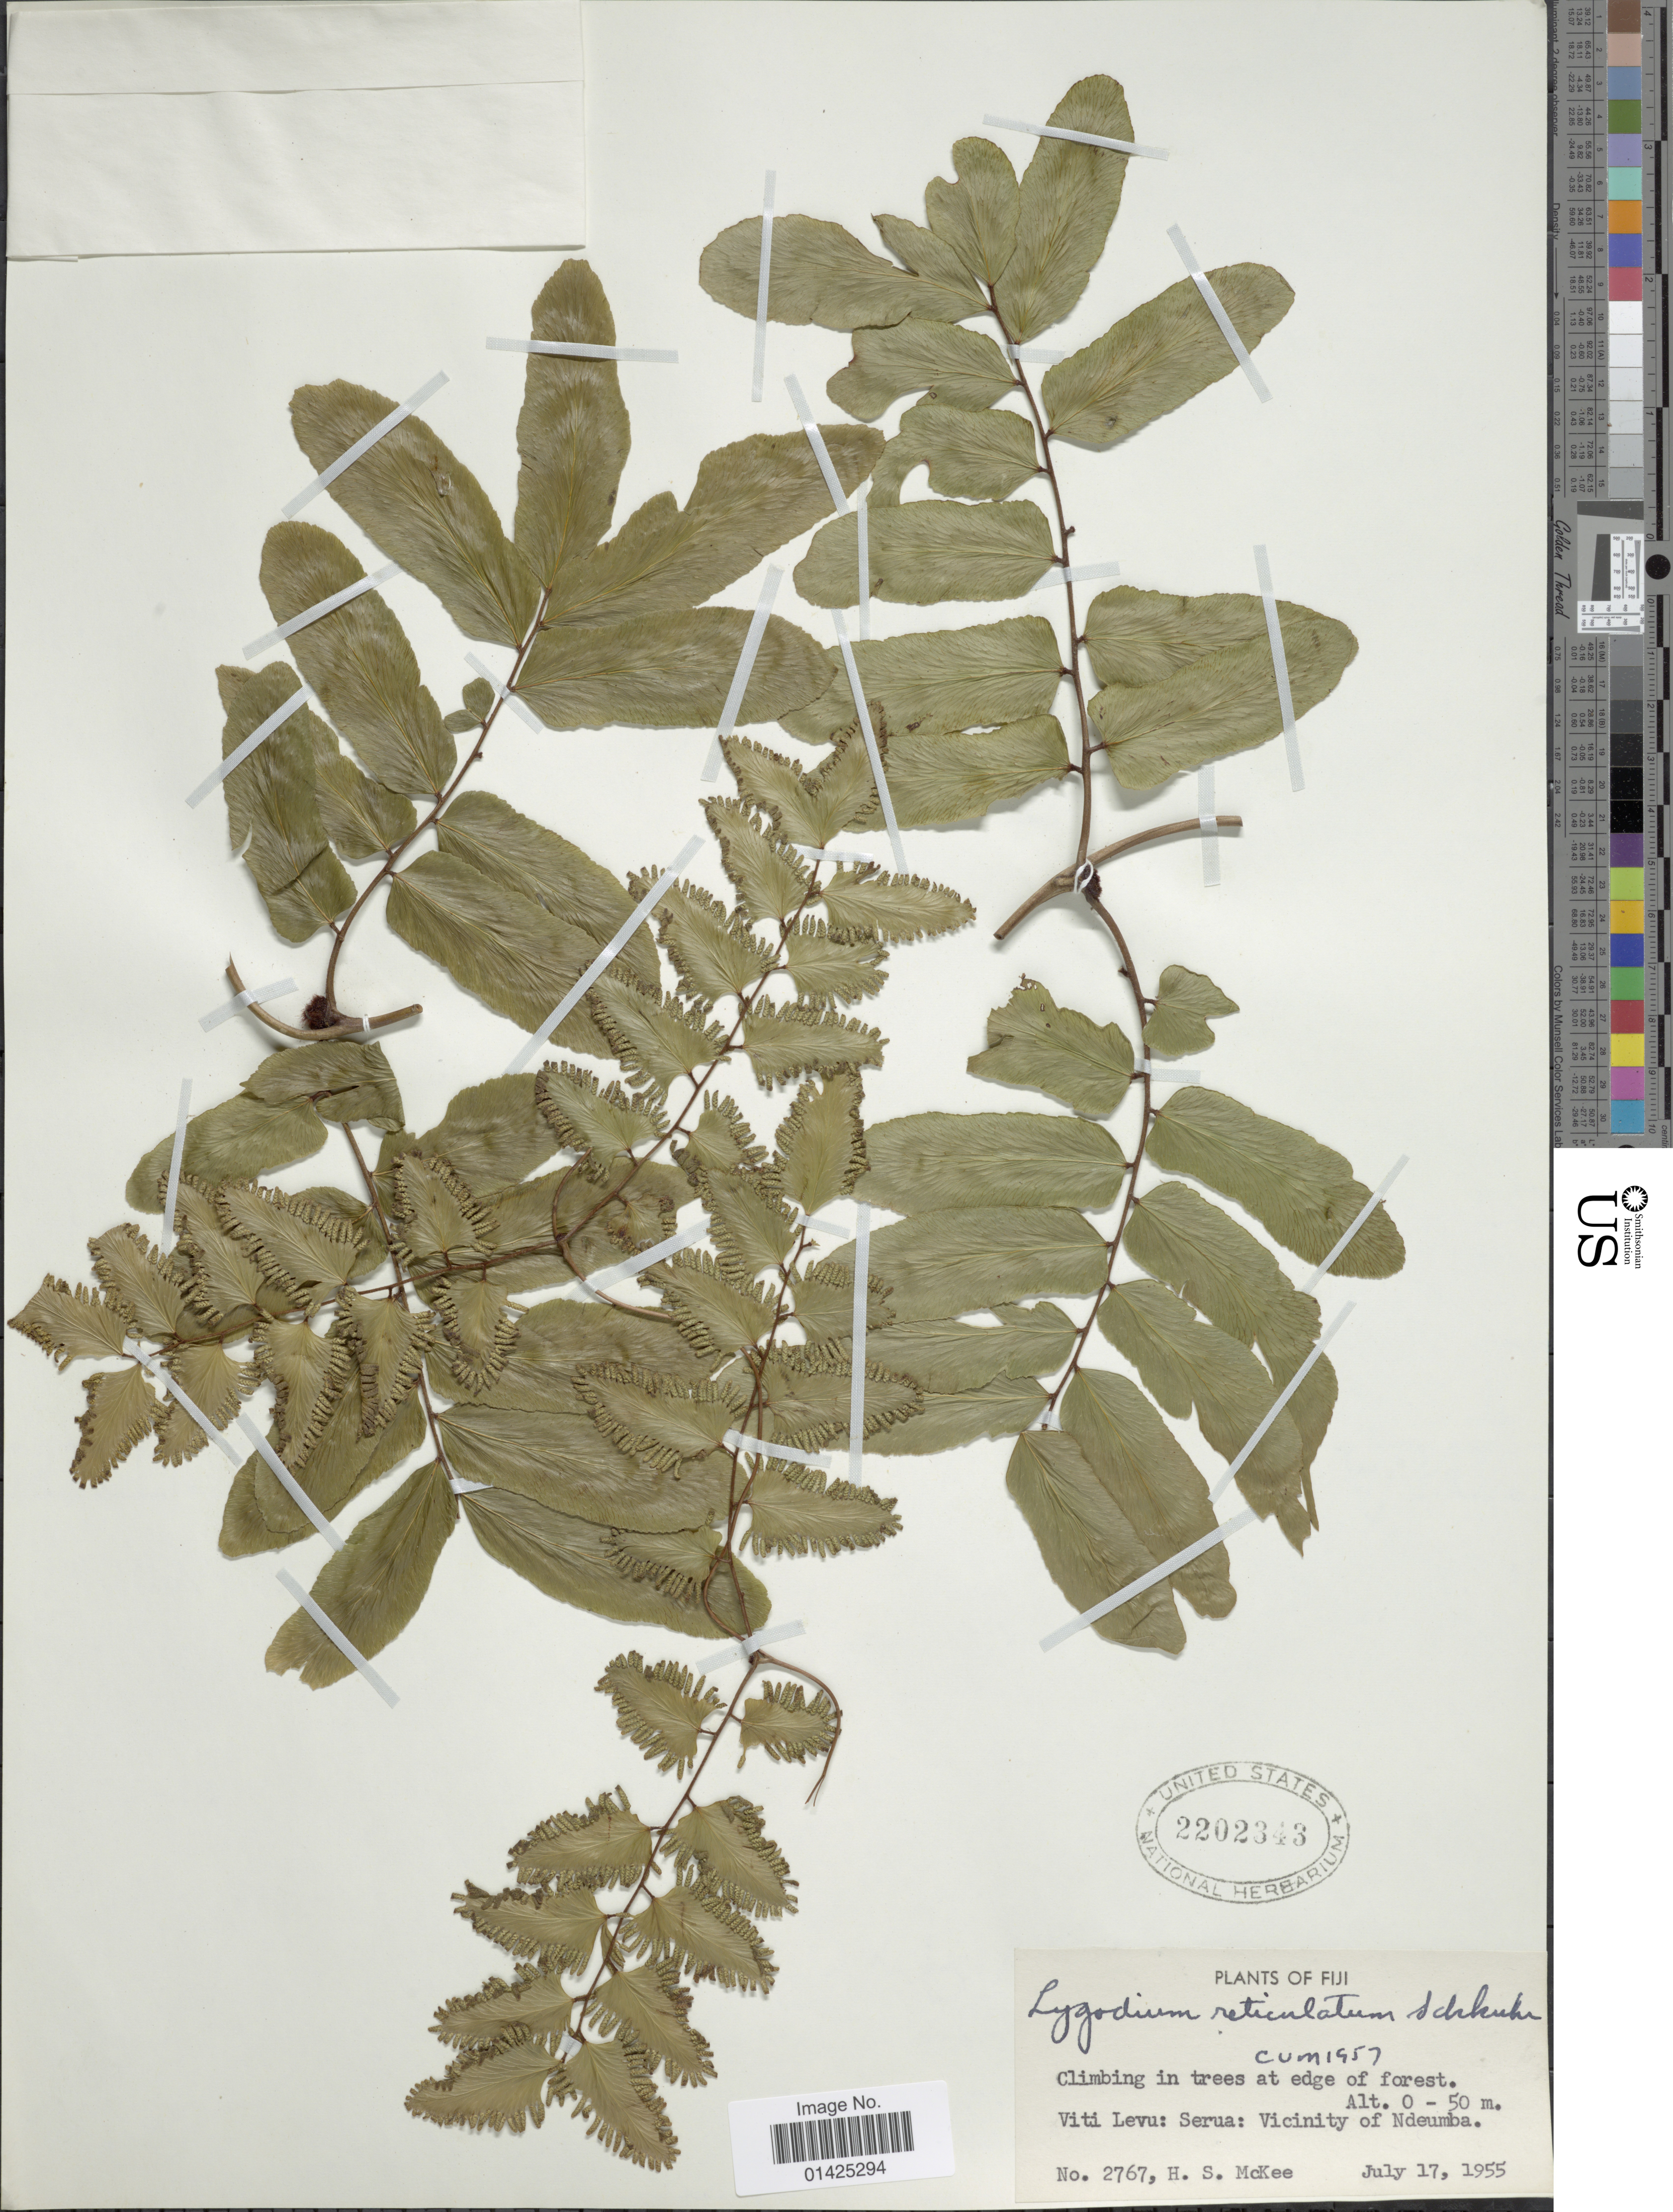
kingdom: Plantae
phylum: Tracheophyta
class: Polypodiopsida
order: Schizaeales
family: Lygodiaceae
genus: Lygodium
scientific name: Lygodium reticulatum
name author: Schkuhr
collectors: H. S. McKee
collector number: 2767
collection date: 1955-07-17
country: Fiji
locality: Viti Levu;Serua:Vicinity of Ndeumba.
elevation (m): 0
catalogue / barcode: US 2202343